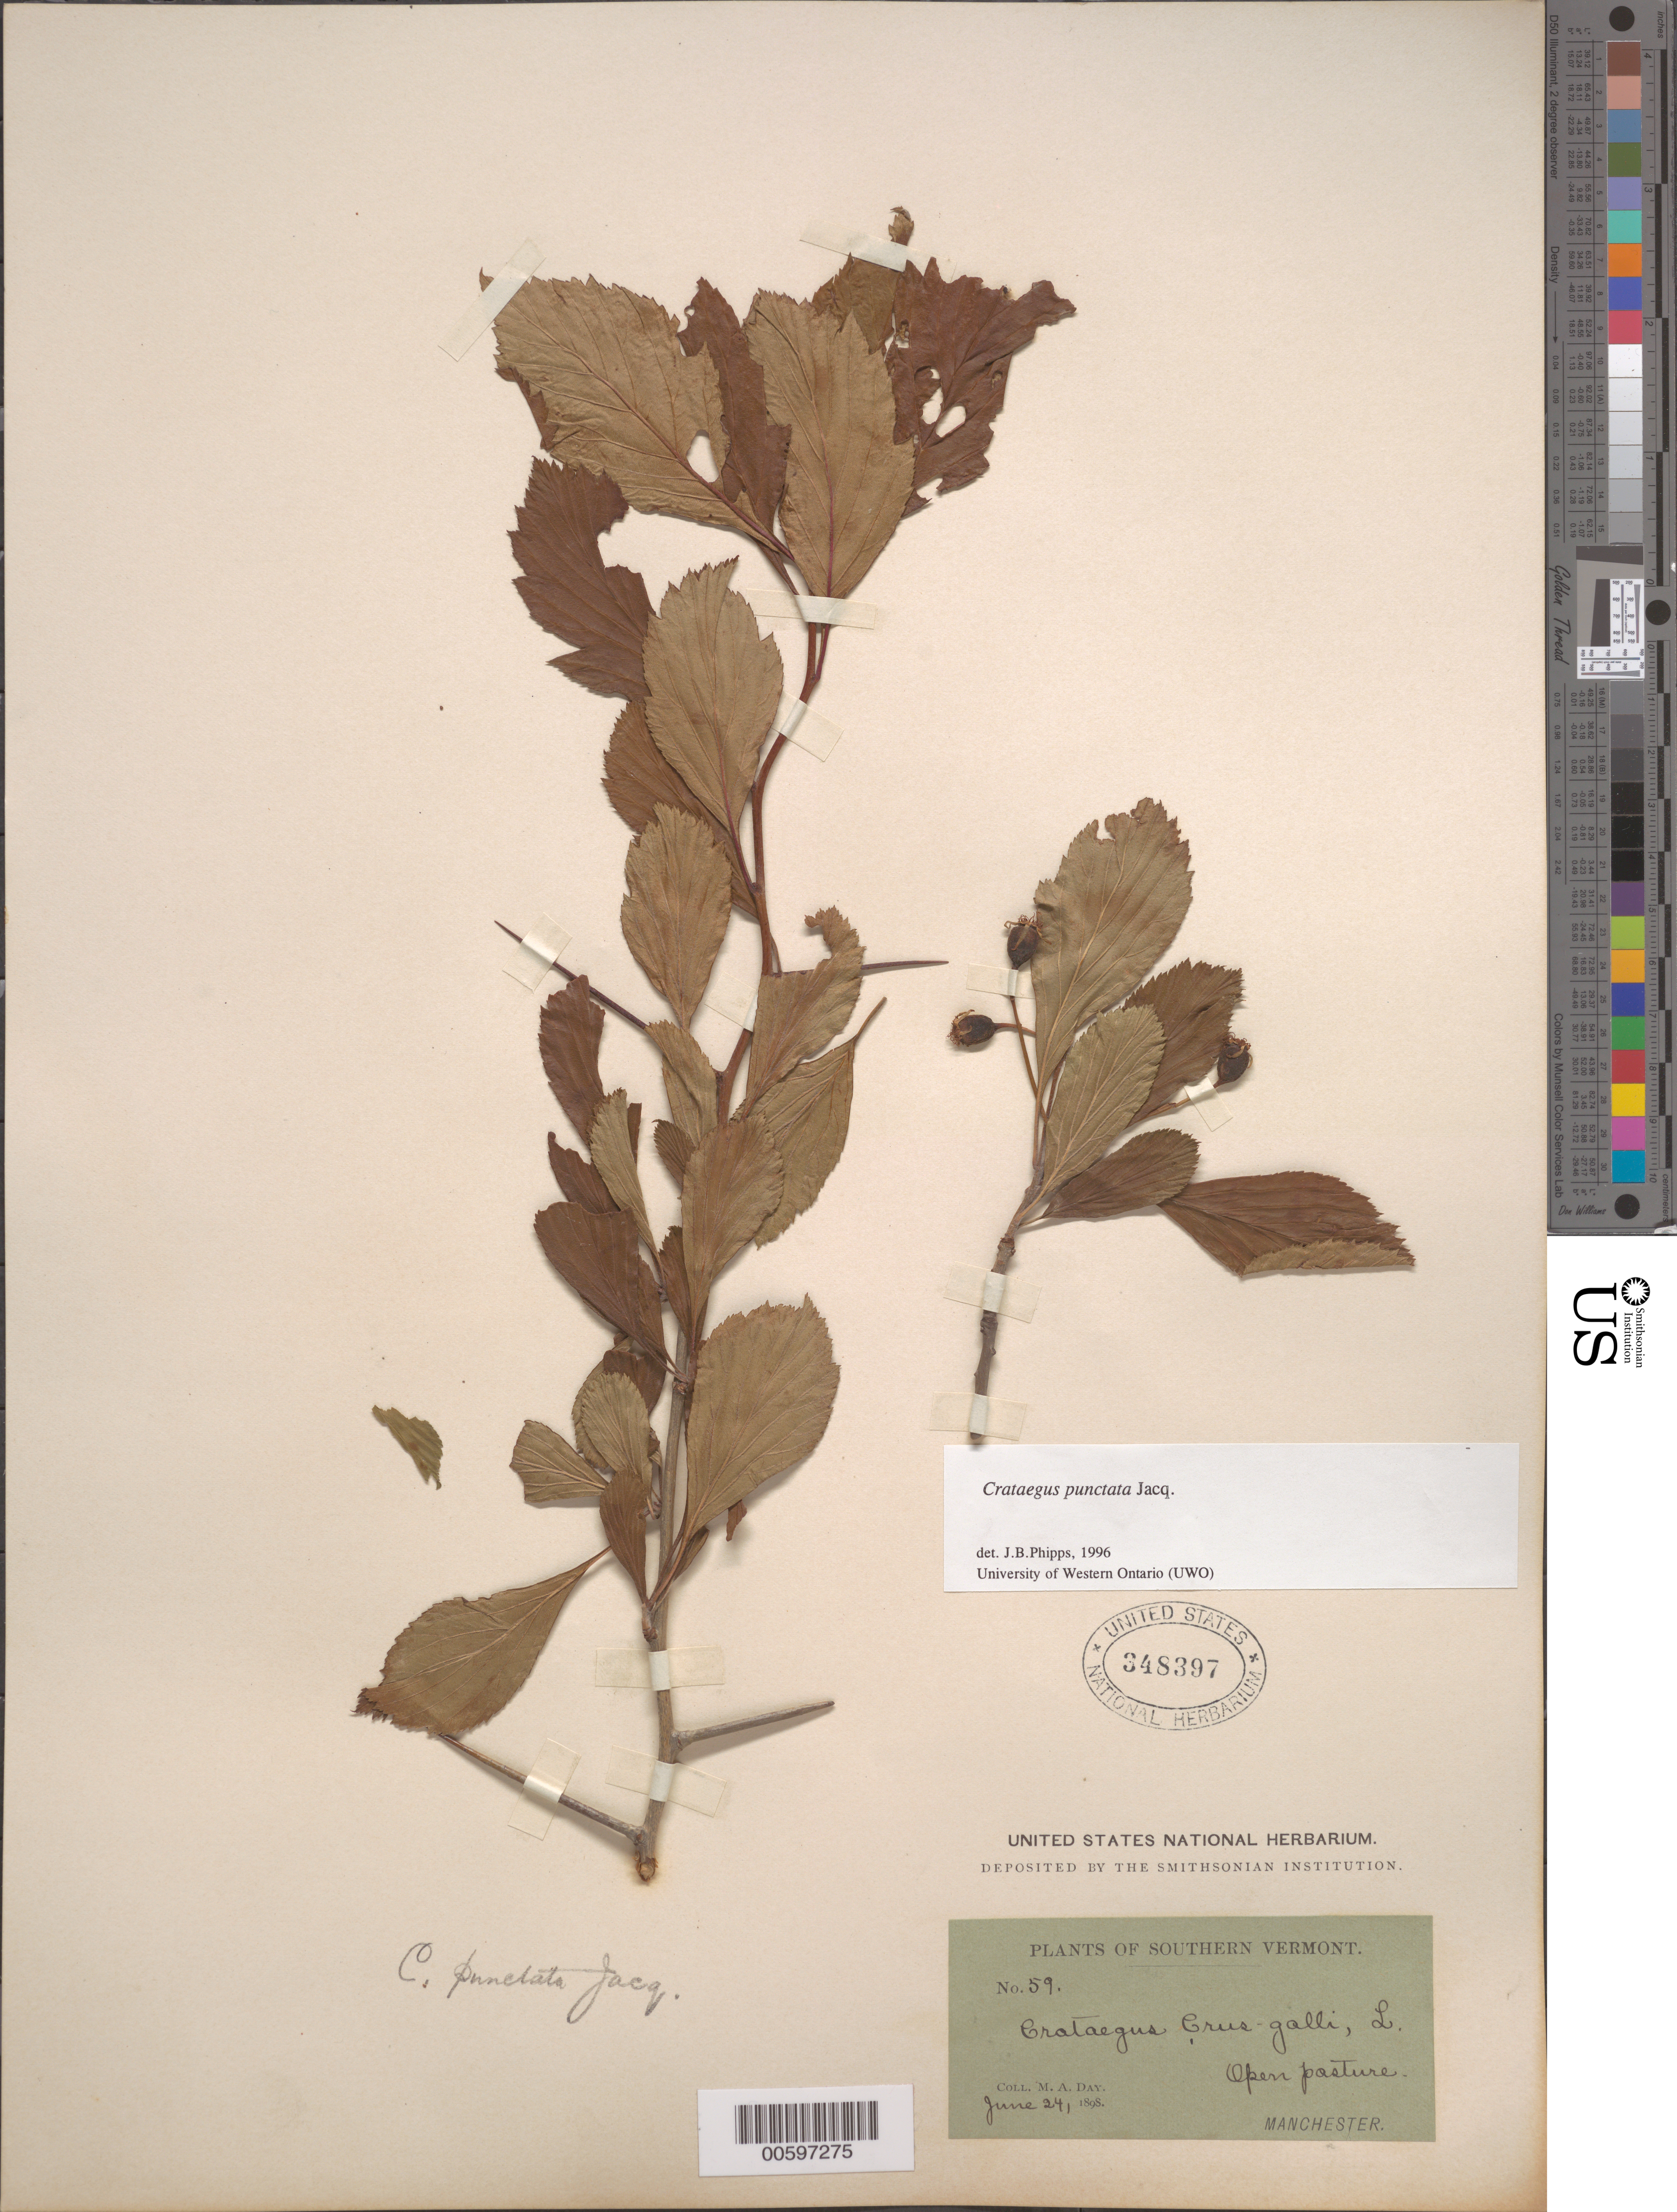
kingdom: Plantae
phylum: Tracheophyta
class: Magnoliopsida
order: Rosales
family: Rosaceae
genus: Crataegus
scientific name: Crataegus punctata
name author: Jacq.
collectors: M. Day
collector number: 59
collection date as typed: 24 Jun 1898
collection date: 1898-06-24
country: United States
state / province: Vermont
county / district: Bennington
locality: Manchester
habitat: Open pasture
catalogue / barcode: US 348397